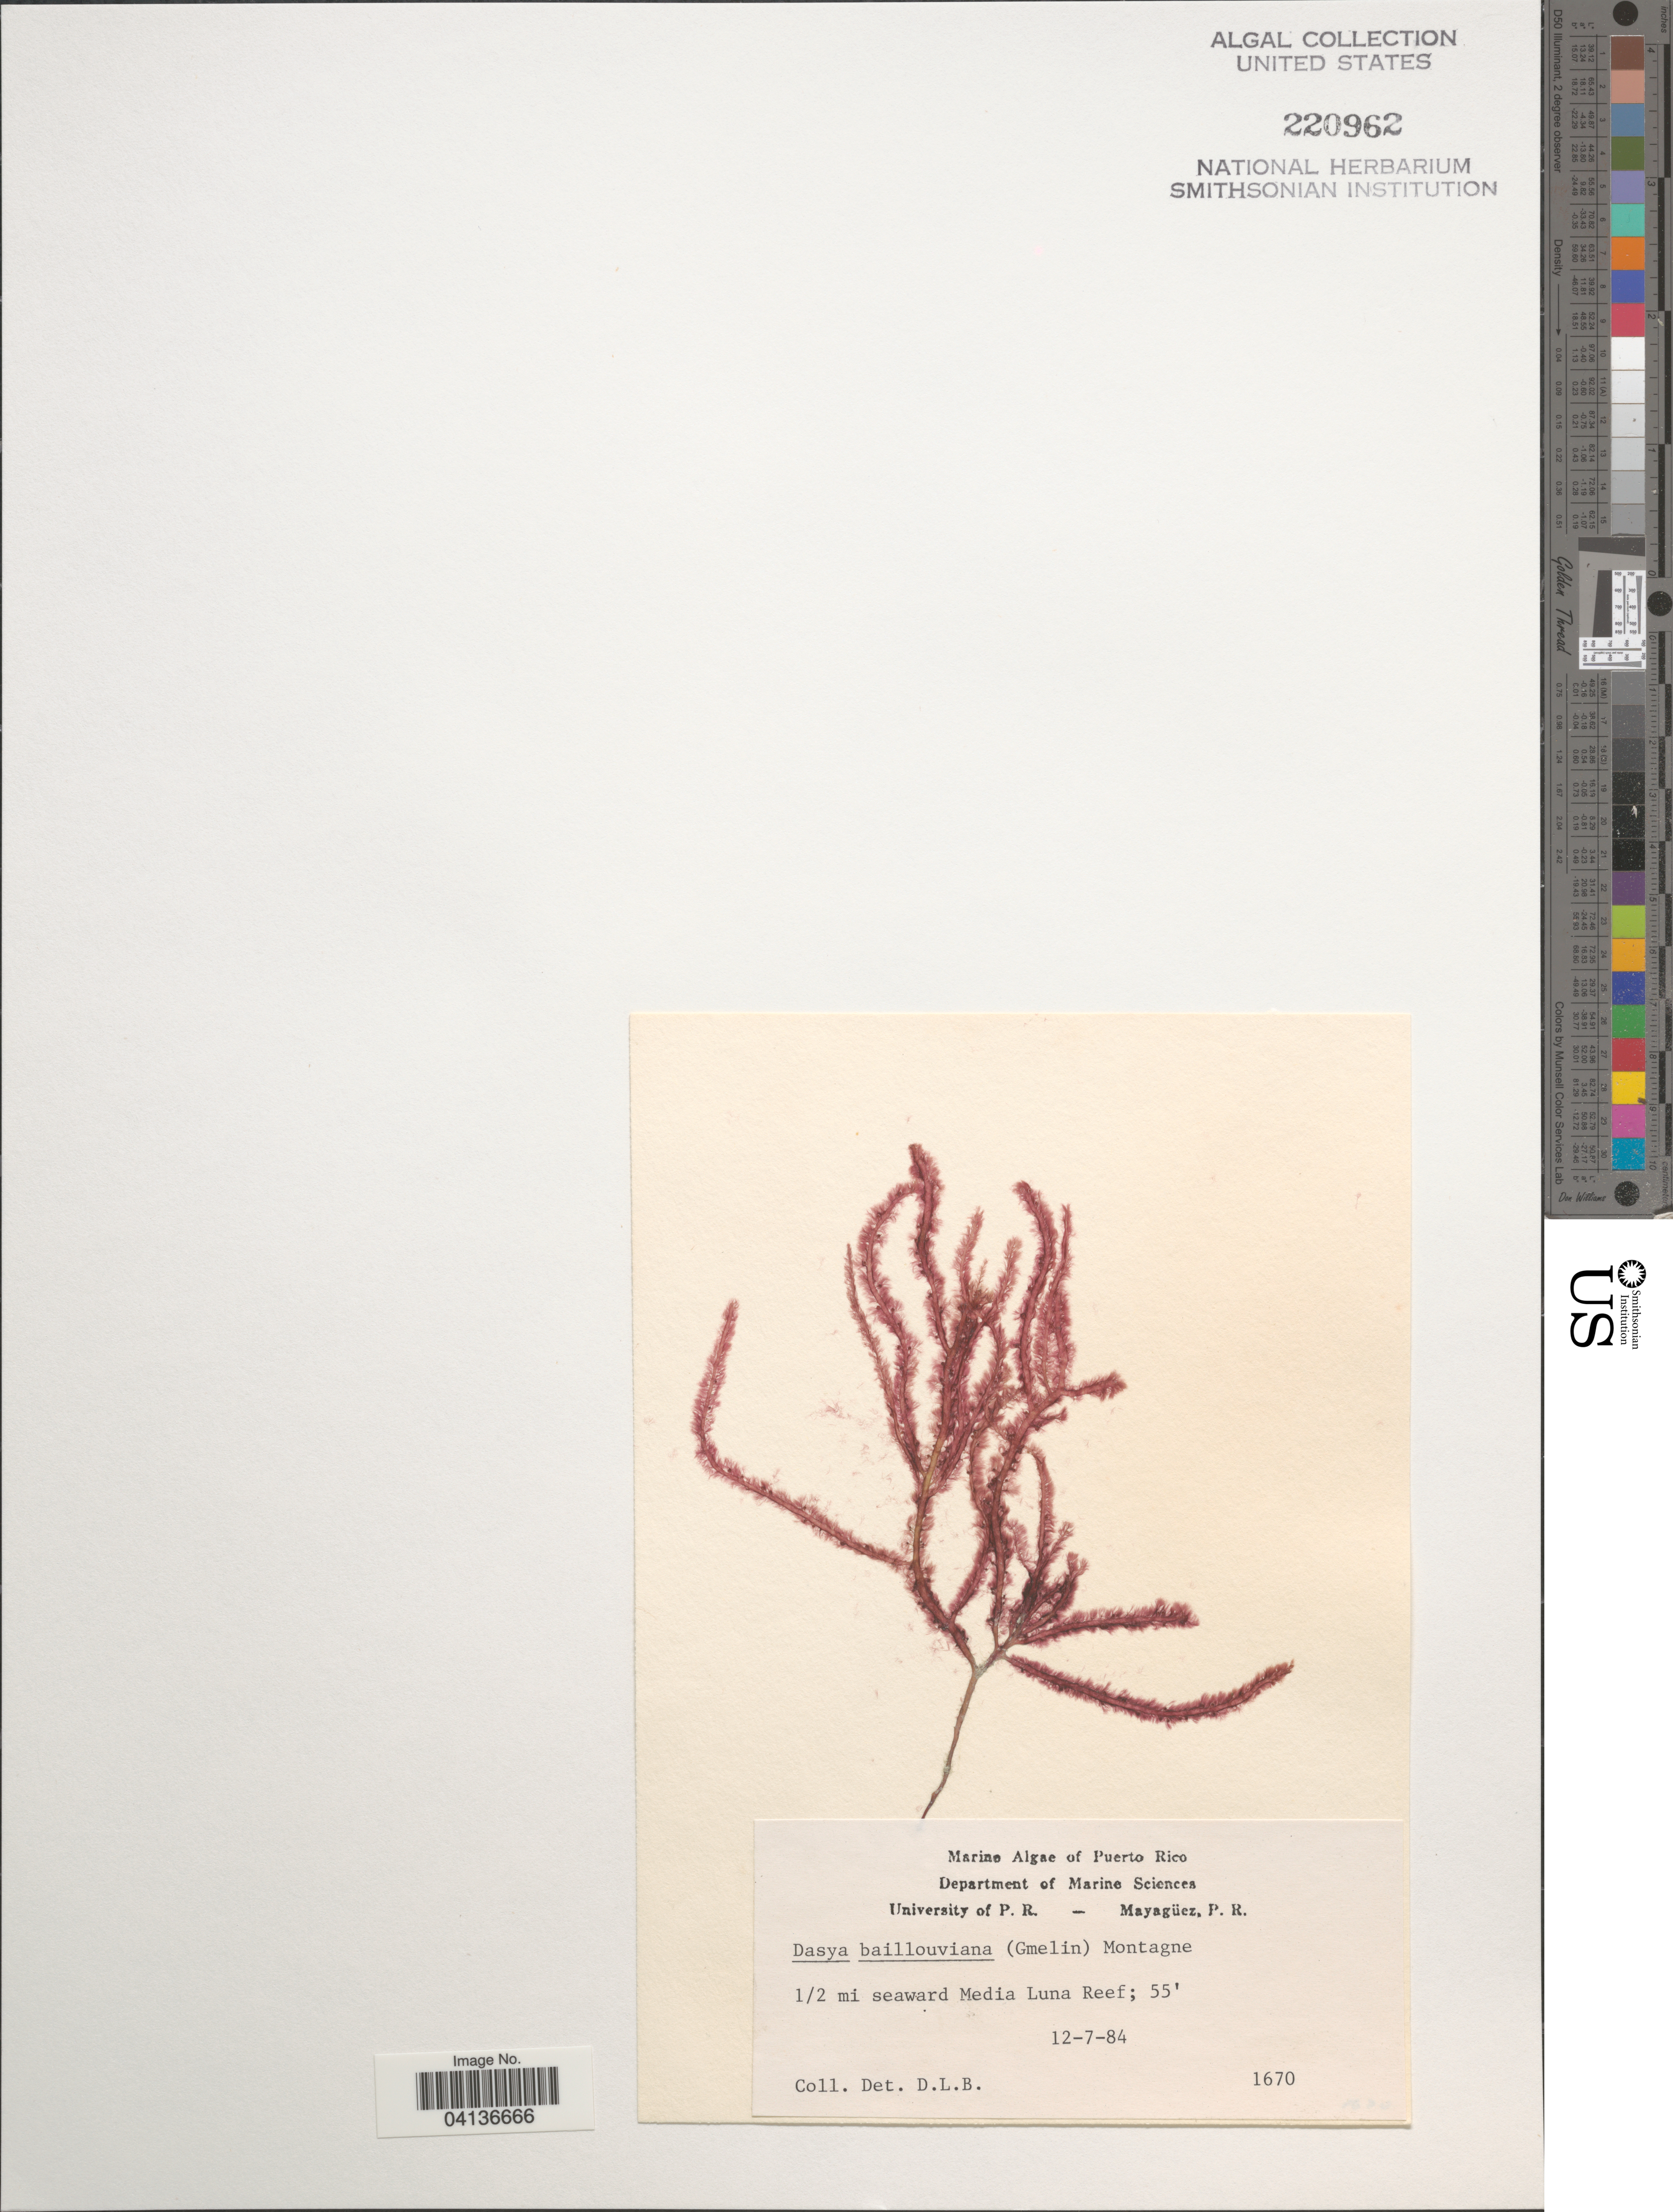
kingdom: Plantae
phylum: Rhodophyta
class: Florideophyceae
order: Ceramiales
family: Dasyaceae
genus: Dasya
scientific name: Dasya pedicellata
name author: (C. Agardh) C. Agardh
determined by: Algae name updating Project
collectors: D. L. B.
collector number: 1670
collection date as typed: Transcribed d/m/y: 7/12/84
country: Puerto Rico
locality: ½ mi seaward Media Luna Reef.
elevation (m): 17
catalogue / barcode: US 220962